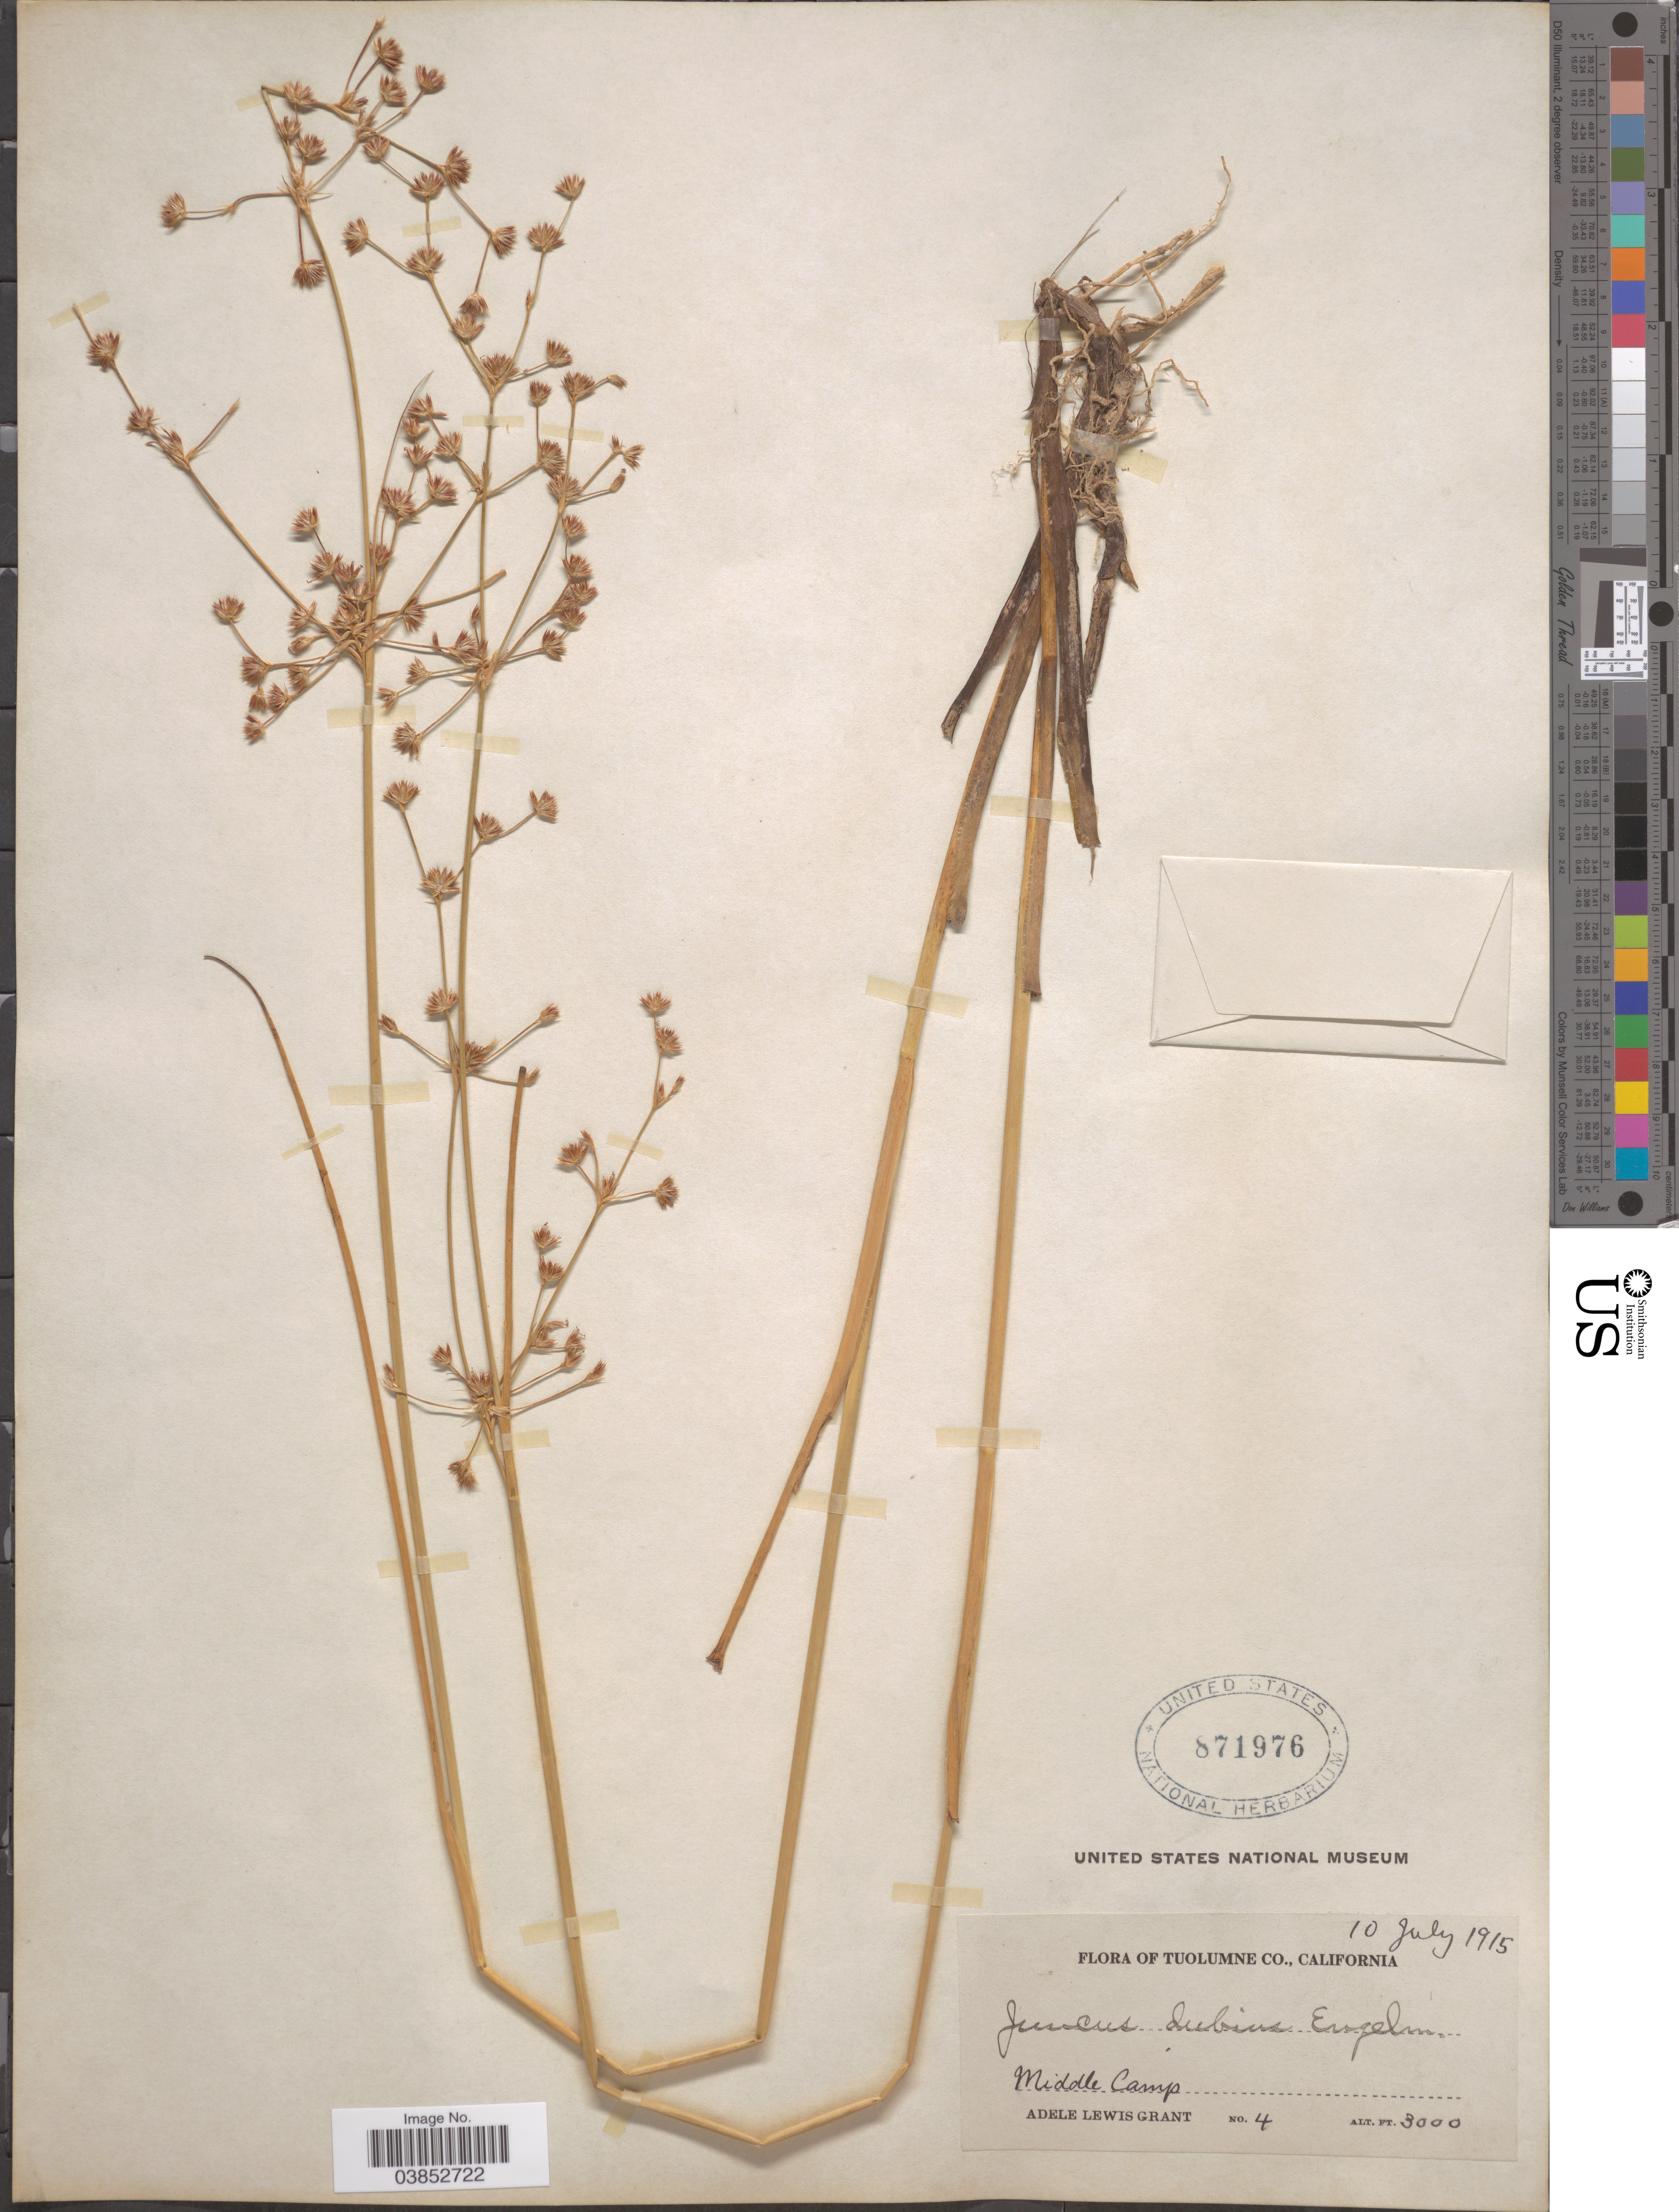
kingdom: Plantae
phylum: Tracheophyta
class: Liliopsida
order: Poales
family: Juncaceae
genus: Juncus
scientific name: Juncus dubius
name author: Engelm.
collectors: A. L. Grant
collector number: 4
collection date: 1915-07-10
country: United States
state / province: California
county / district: Tuolumne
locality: Tuolumne Co. Middle Camp.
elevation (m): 914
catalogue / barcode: US 871976